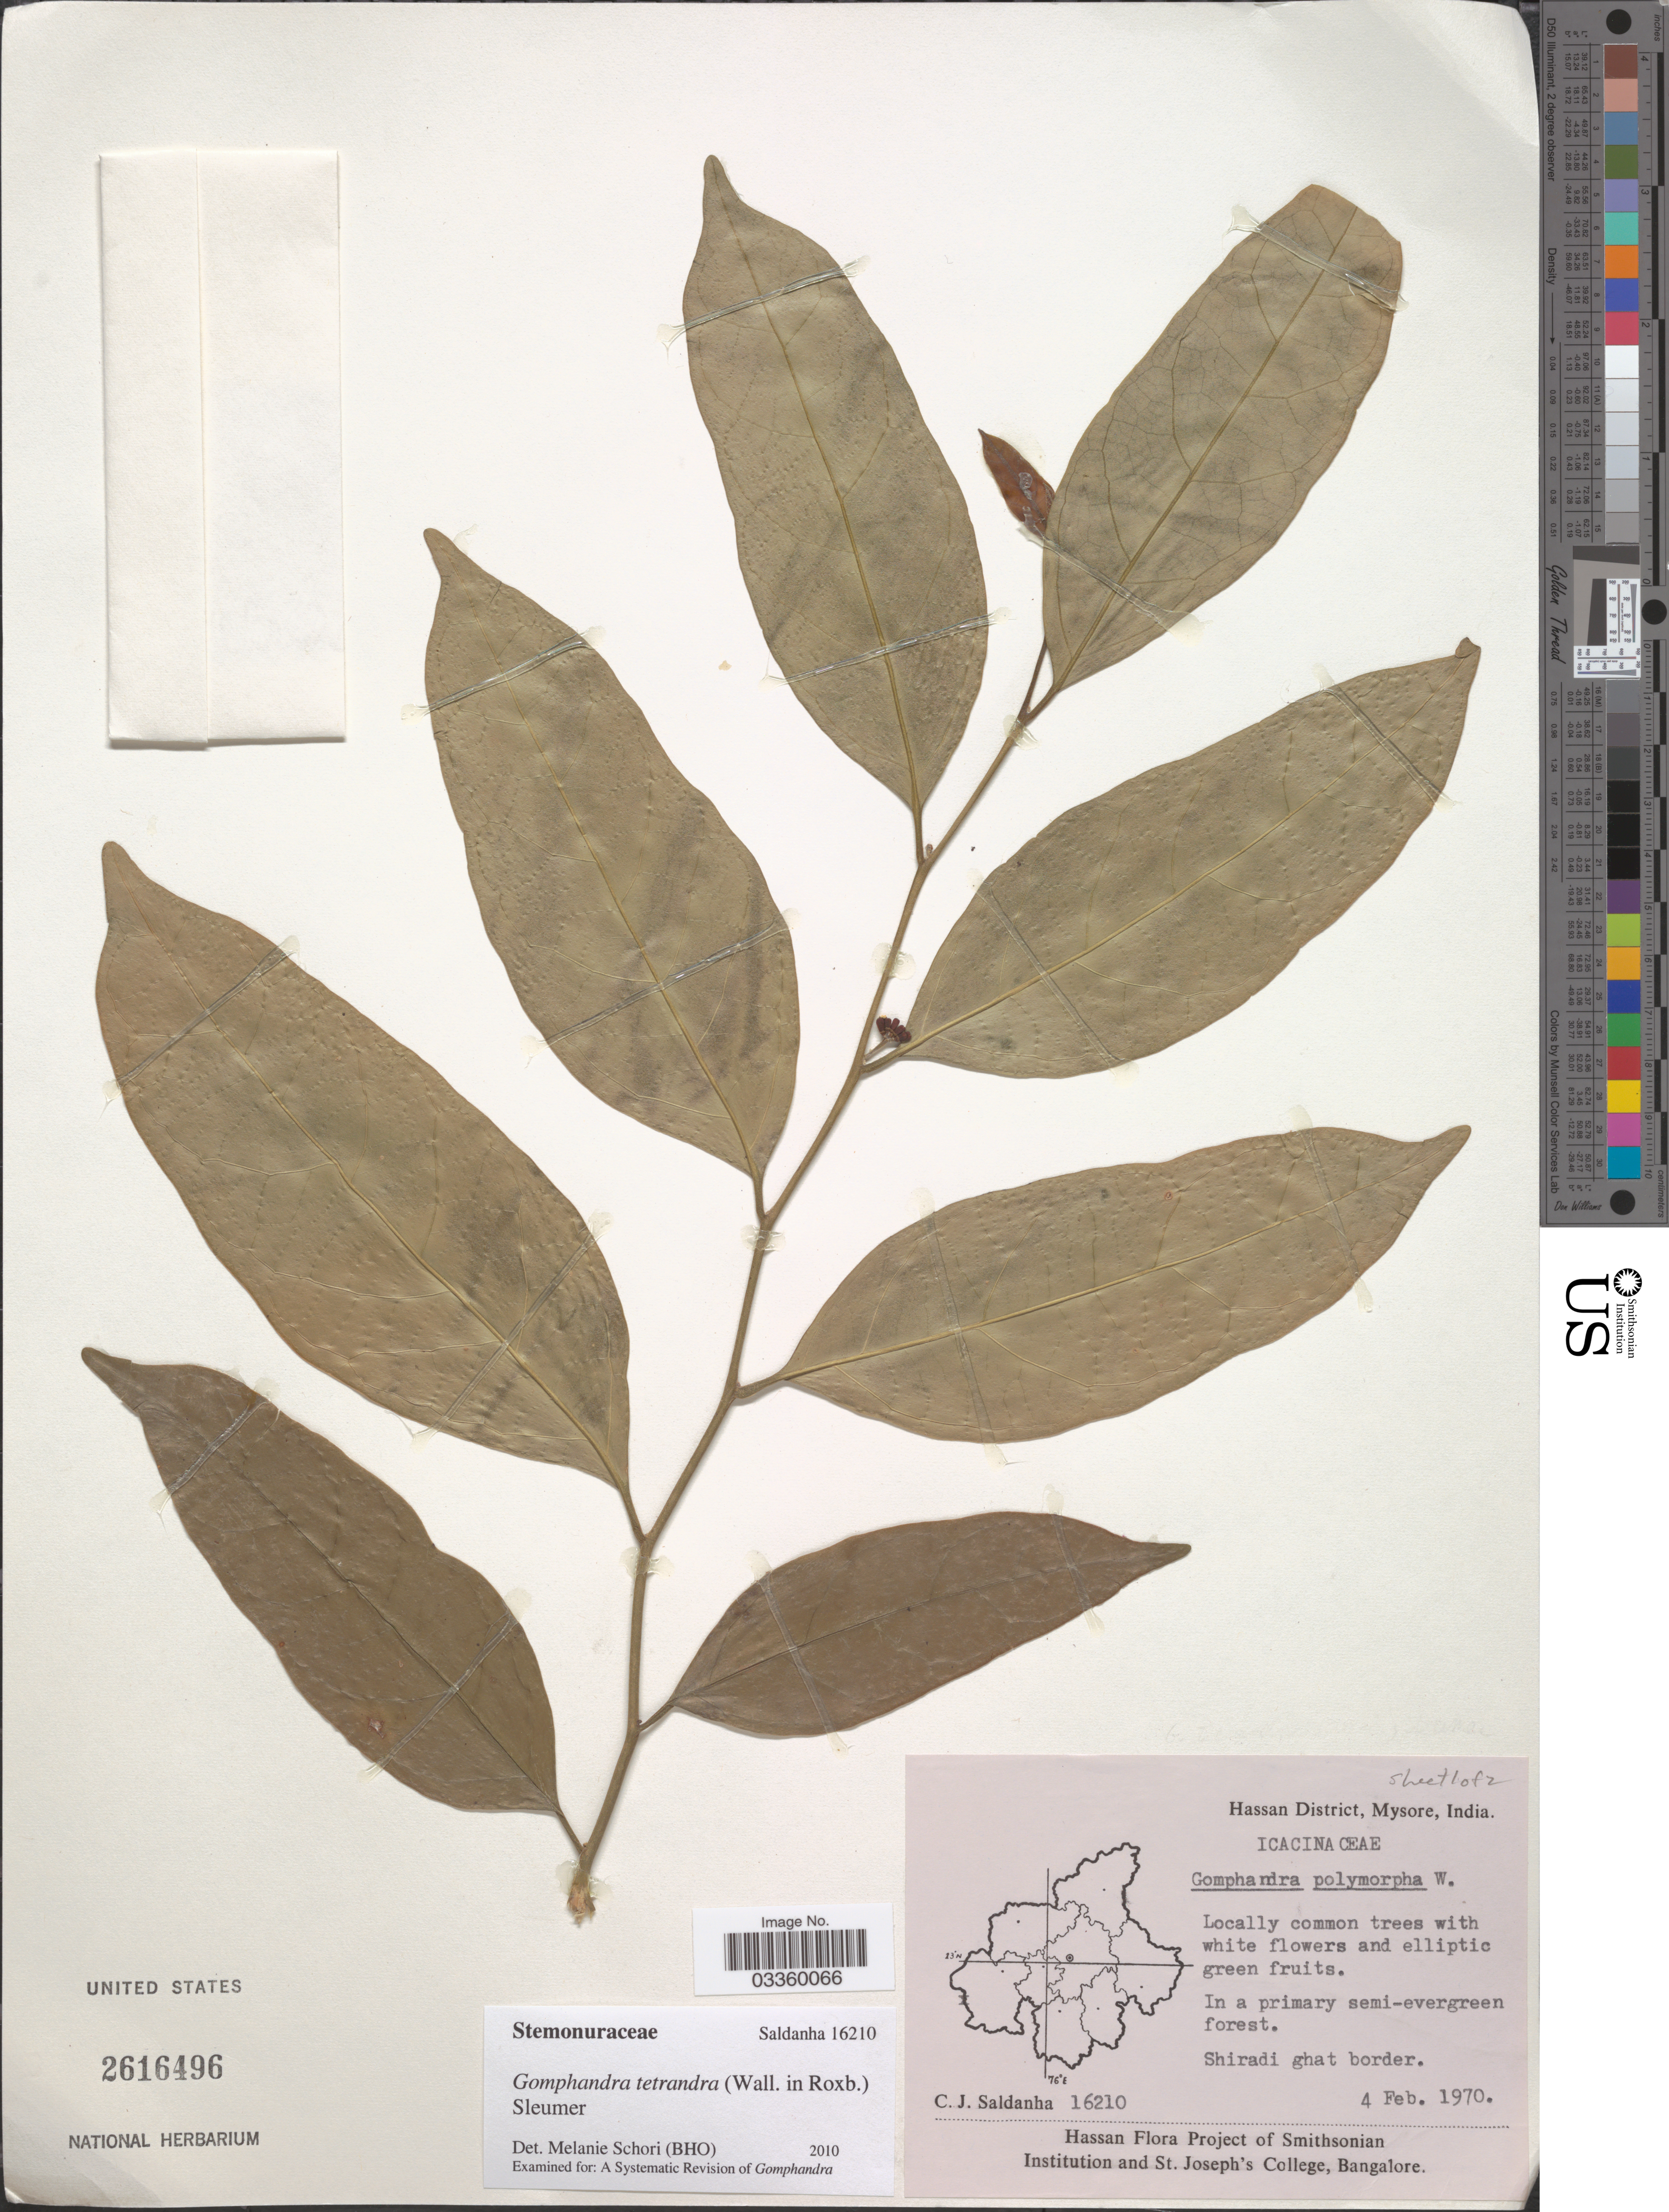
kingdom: Plantae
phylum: Tracheophyta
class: Magnoliopsida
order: Cardiopteridales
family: Stemonuraceae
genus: Gomphandra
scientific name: Gomphandra tetrandra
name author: (Wall.) Sleumer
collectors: C. J. Saldanha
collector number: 16210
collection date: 1970-02-04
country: India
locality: Hassan District, Mysore. Shiradi ghat border.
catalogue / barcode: US 2616496